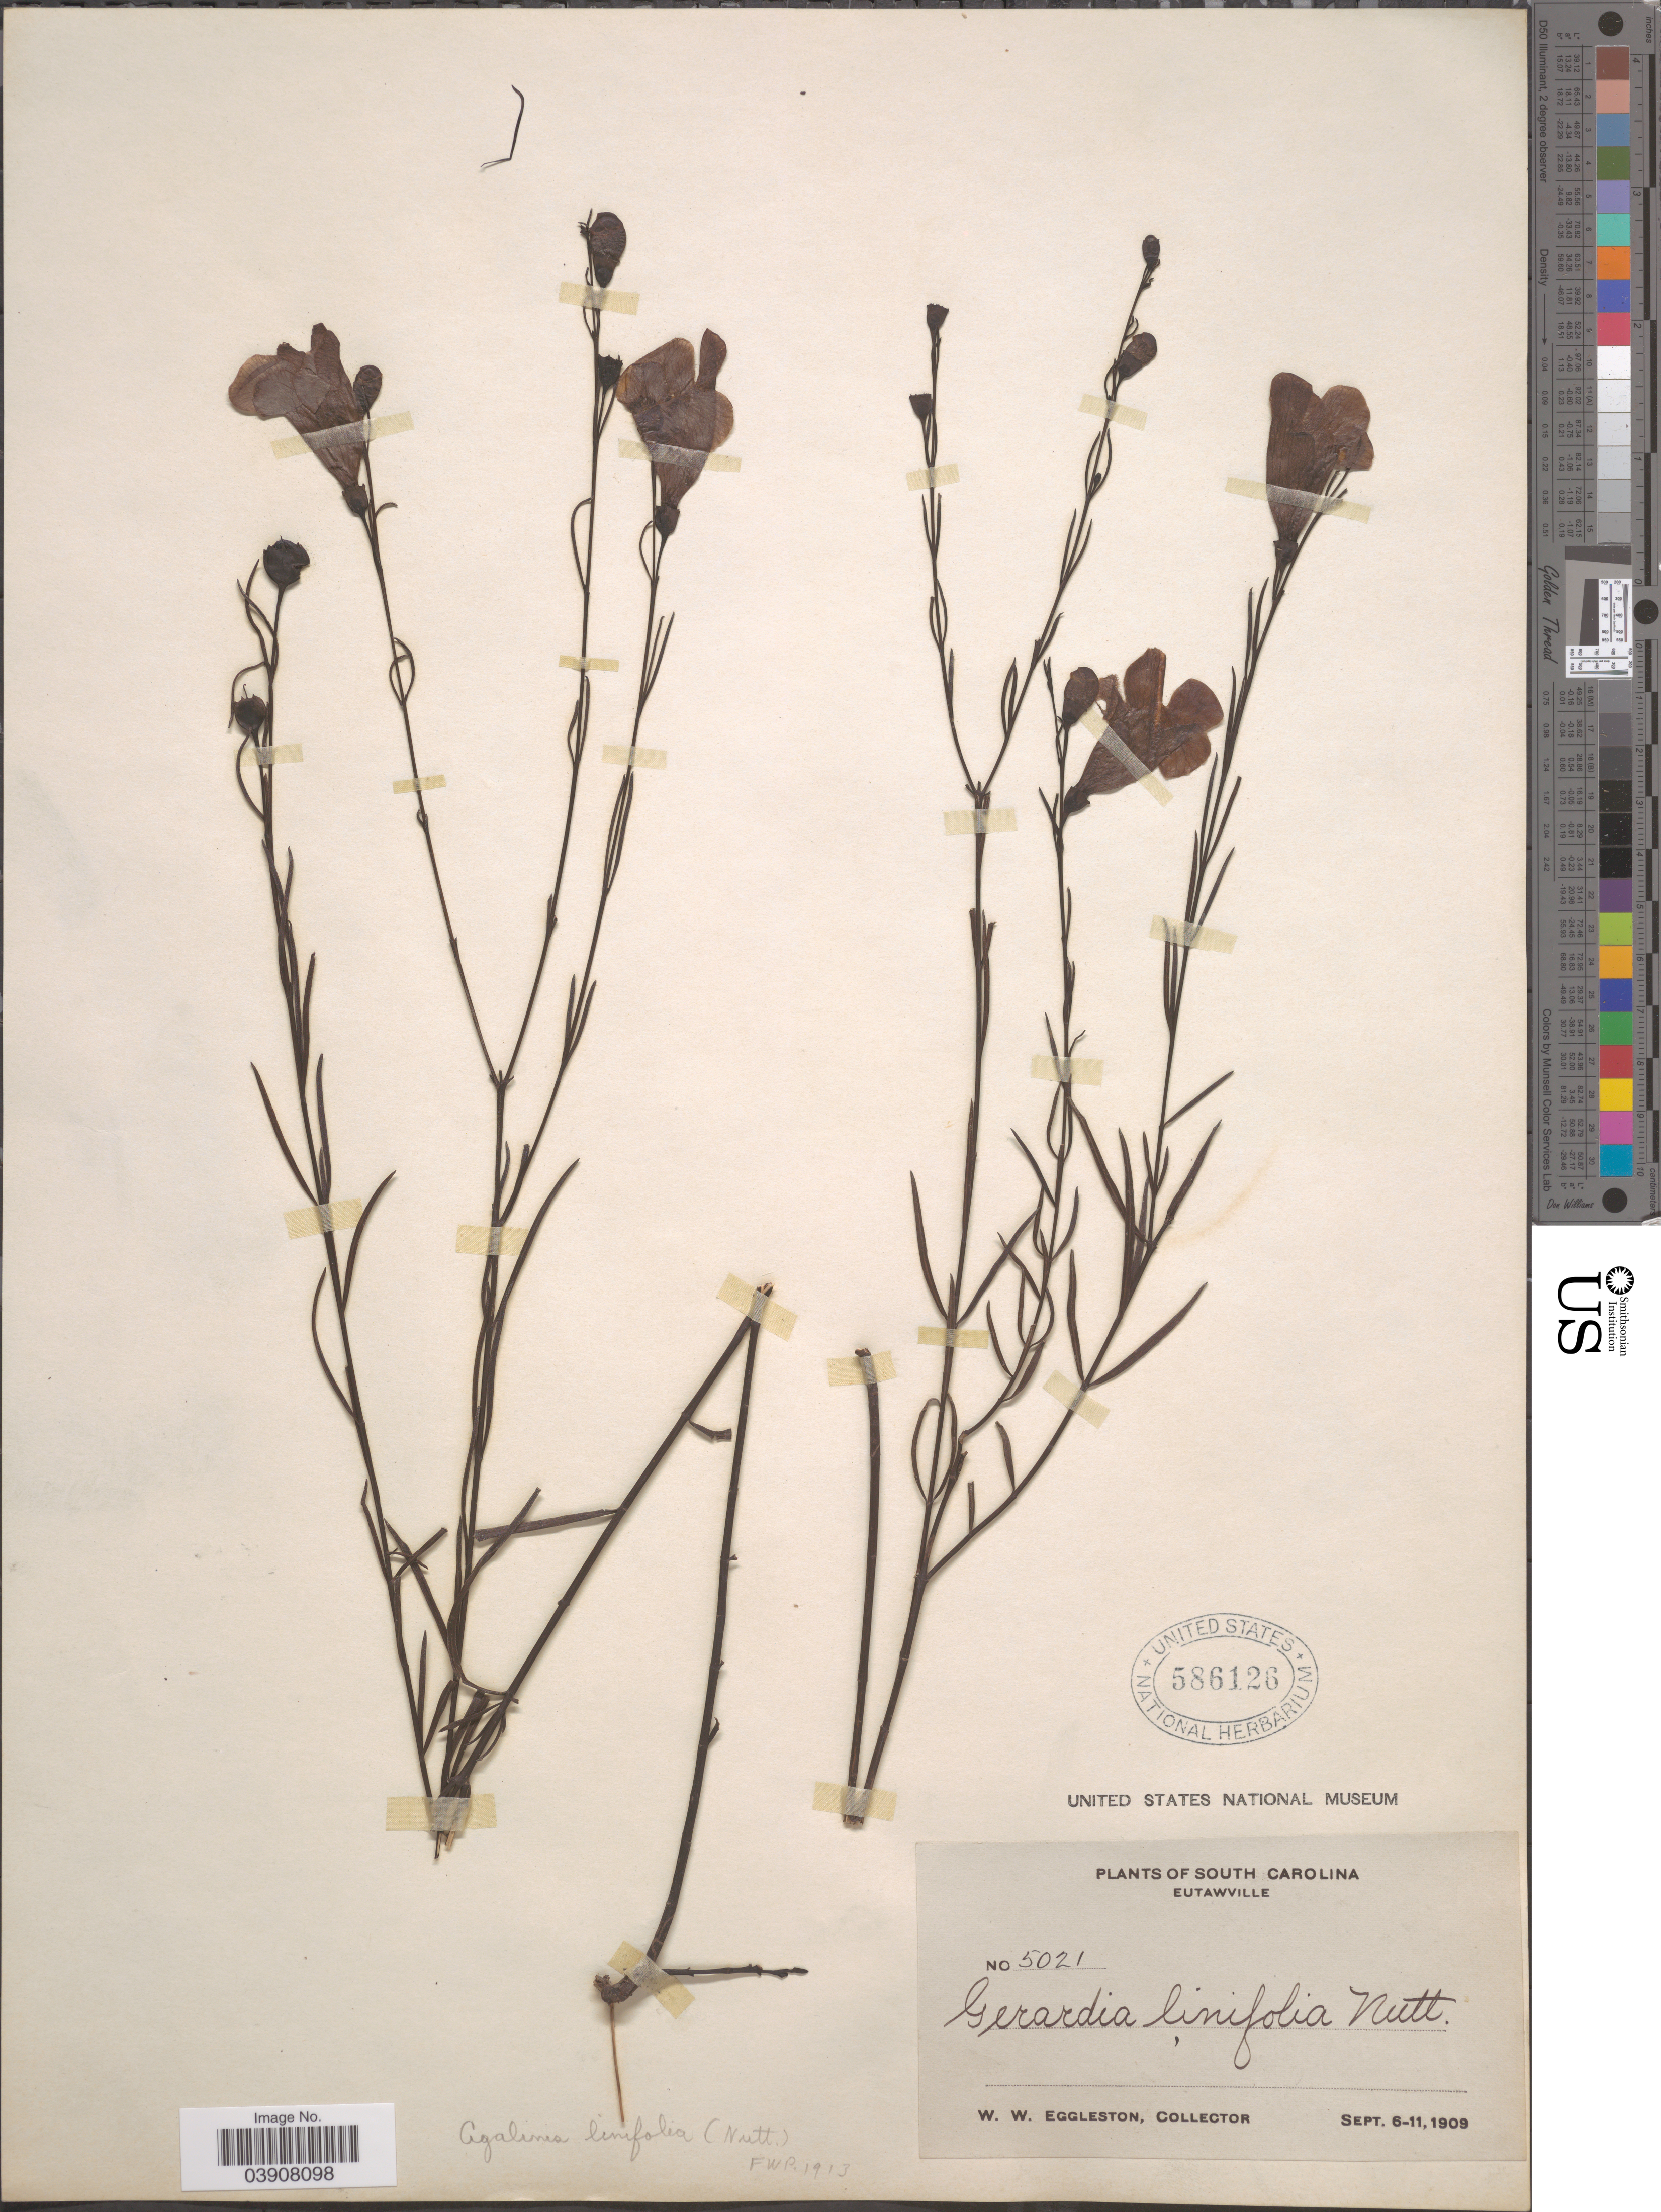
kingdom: Plantae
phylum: Tracheophyta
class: Magnoliopsida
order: Lamiales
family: Orobanchaceae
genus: Agalinis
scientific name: Agalinis linifolia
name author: (Nutt.) Britton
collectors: W. W. Eggleston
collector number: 5021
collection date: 1909-09-06/1909-09-11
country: United States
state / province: South Carolina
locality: Eutawville.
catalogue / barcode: US 586126